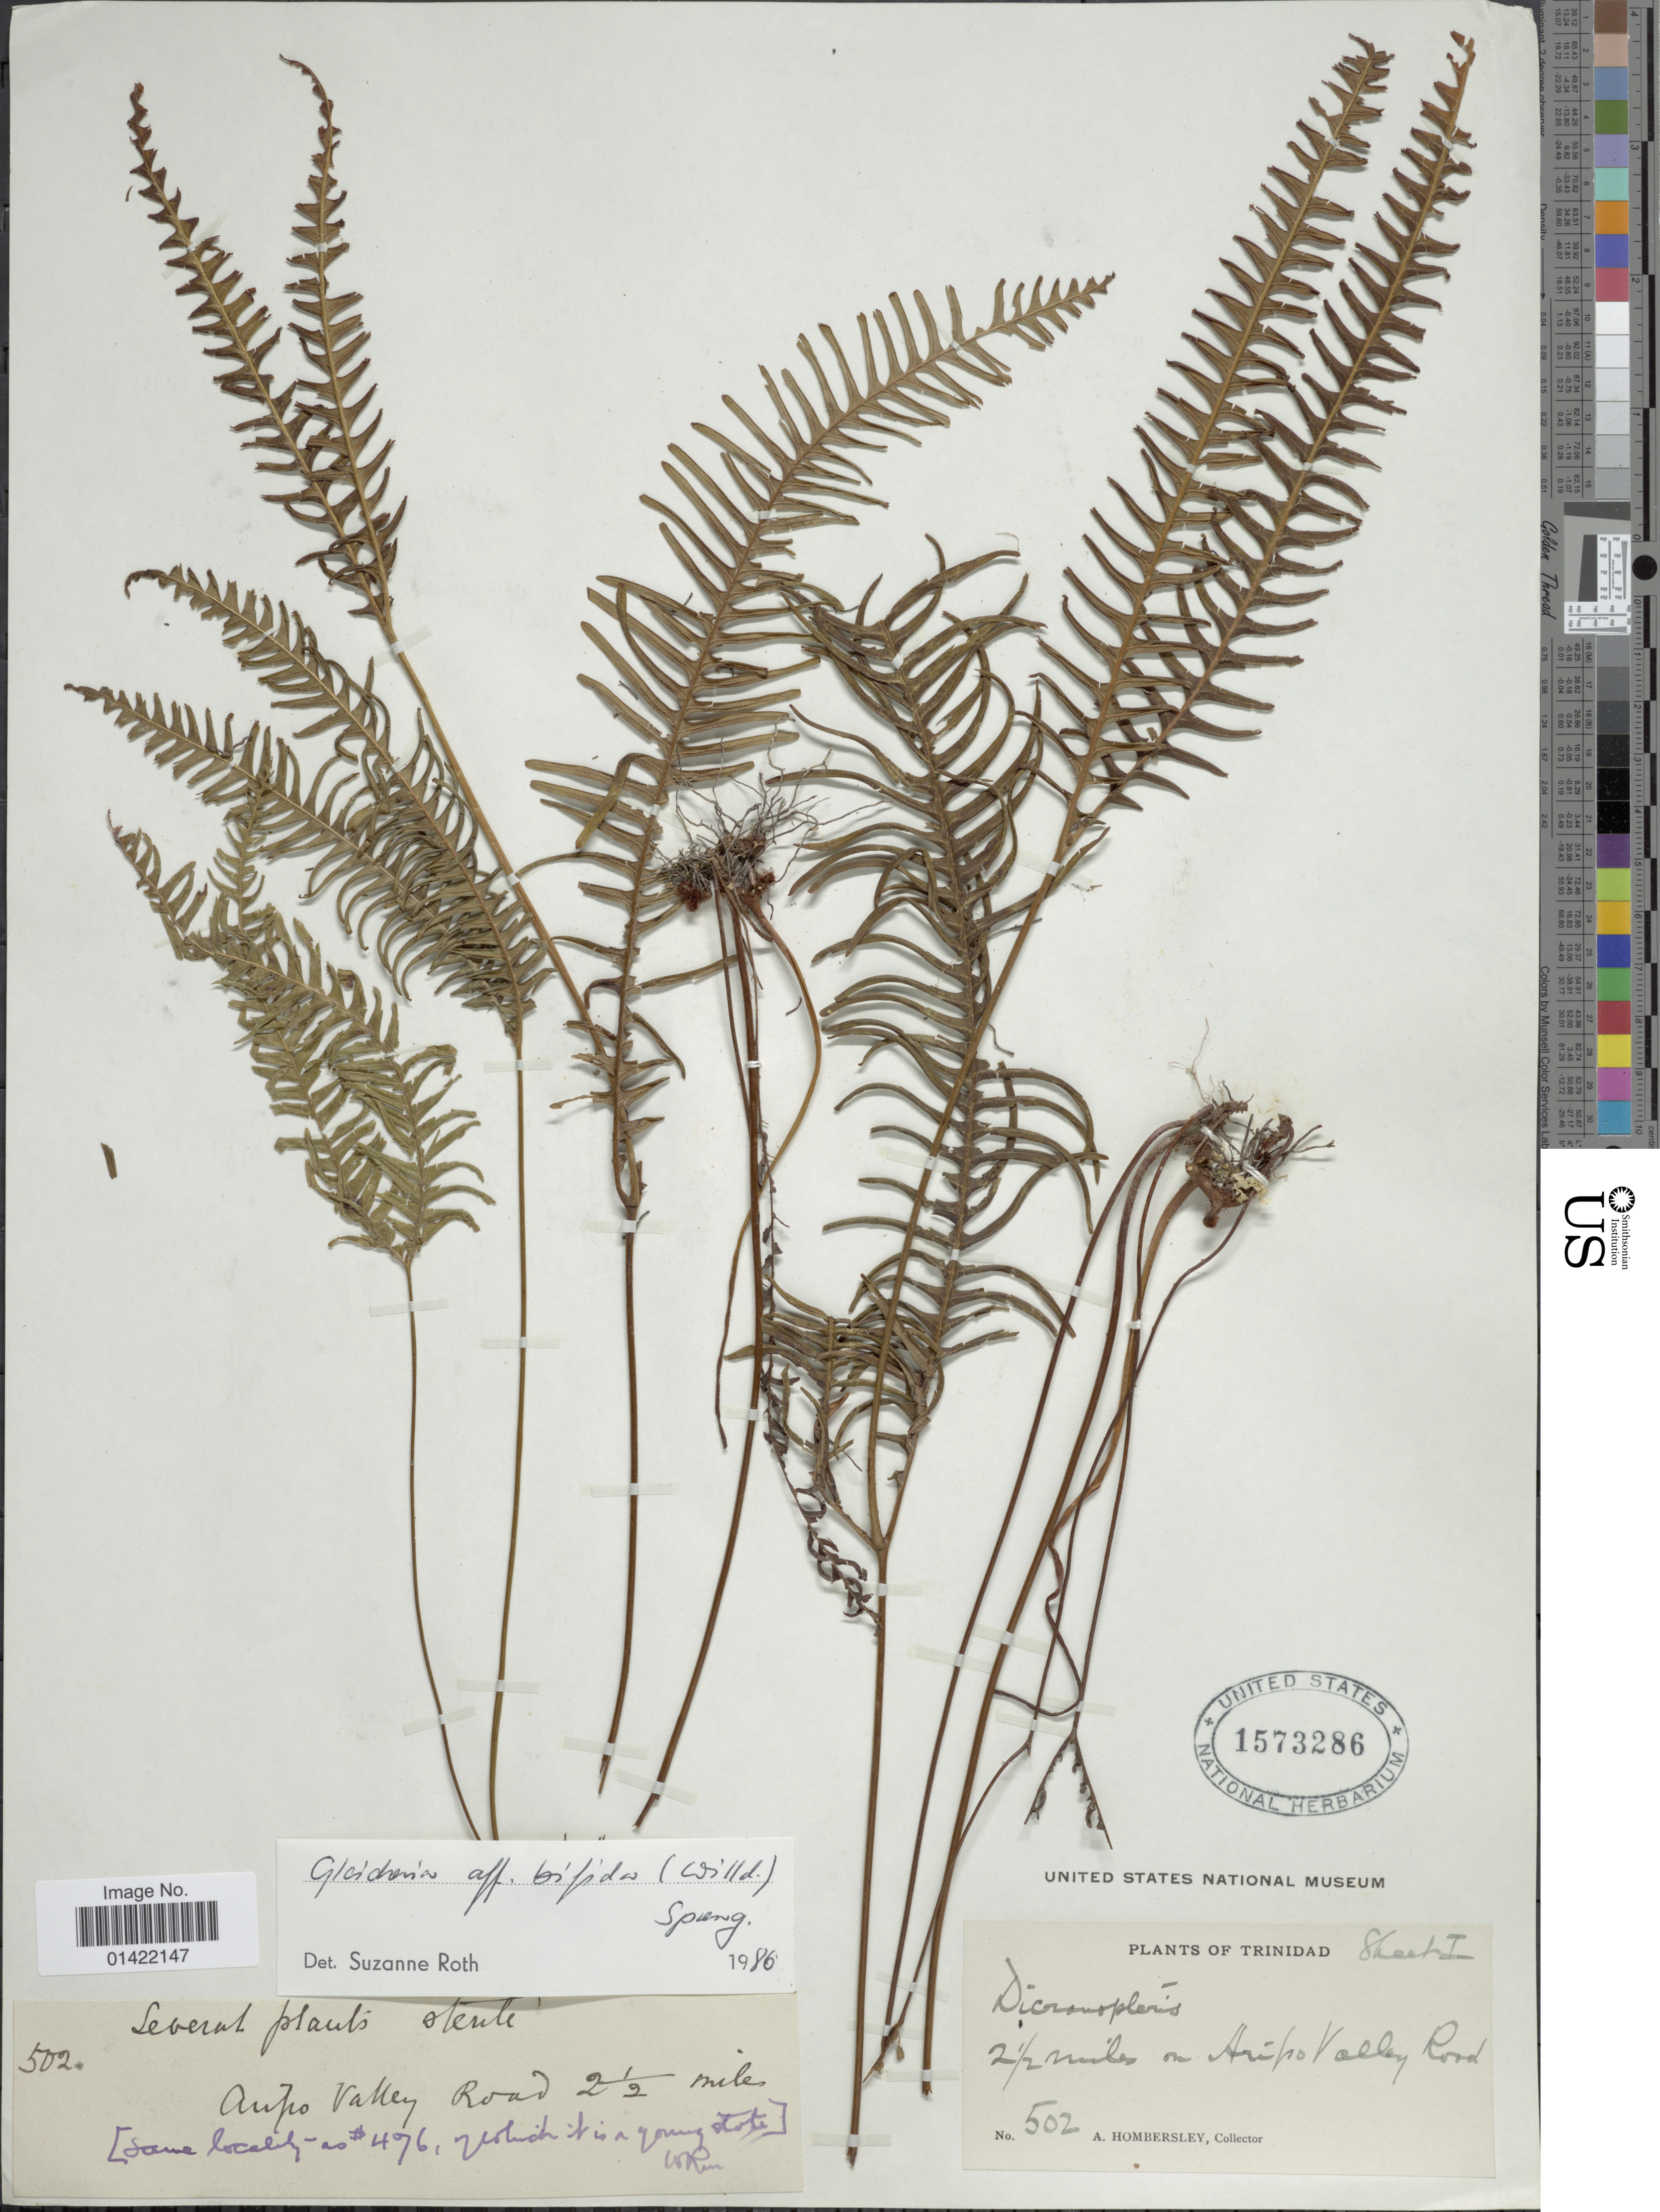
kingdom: Plantae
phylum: Tracheophyta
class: Polypodiopsida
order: Gleicheniales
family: Gleicheniaceae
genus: Sticherus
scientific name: Sticherus bifidus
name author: (Willd.) Ching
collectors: A. Hombersley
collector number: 502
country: Trinidad and Tobago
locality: Trinidad. 2½ miles on Aripo Valley Road.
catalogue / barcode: US 1573286